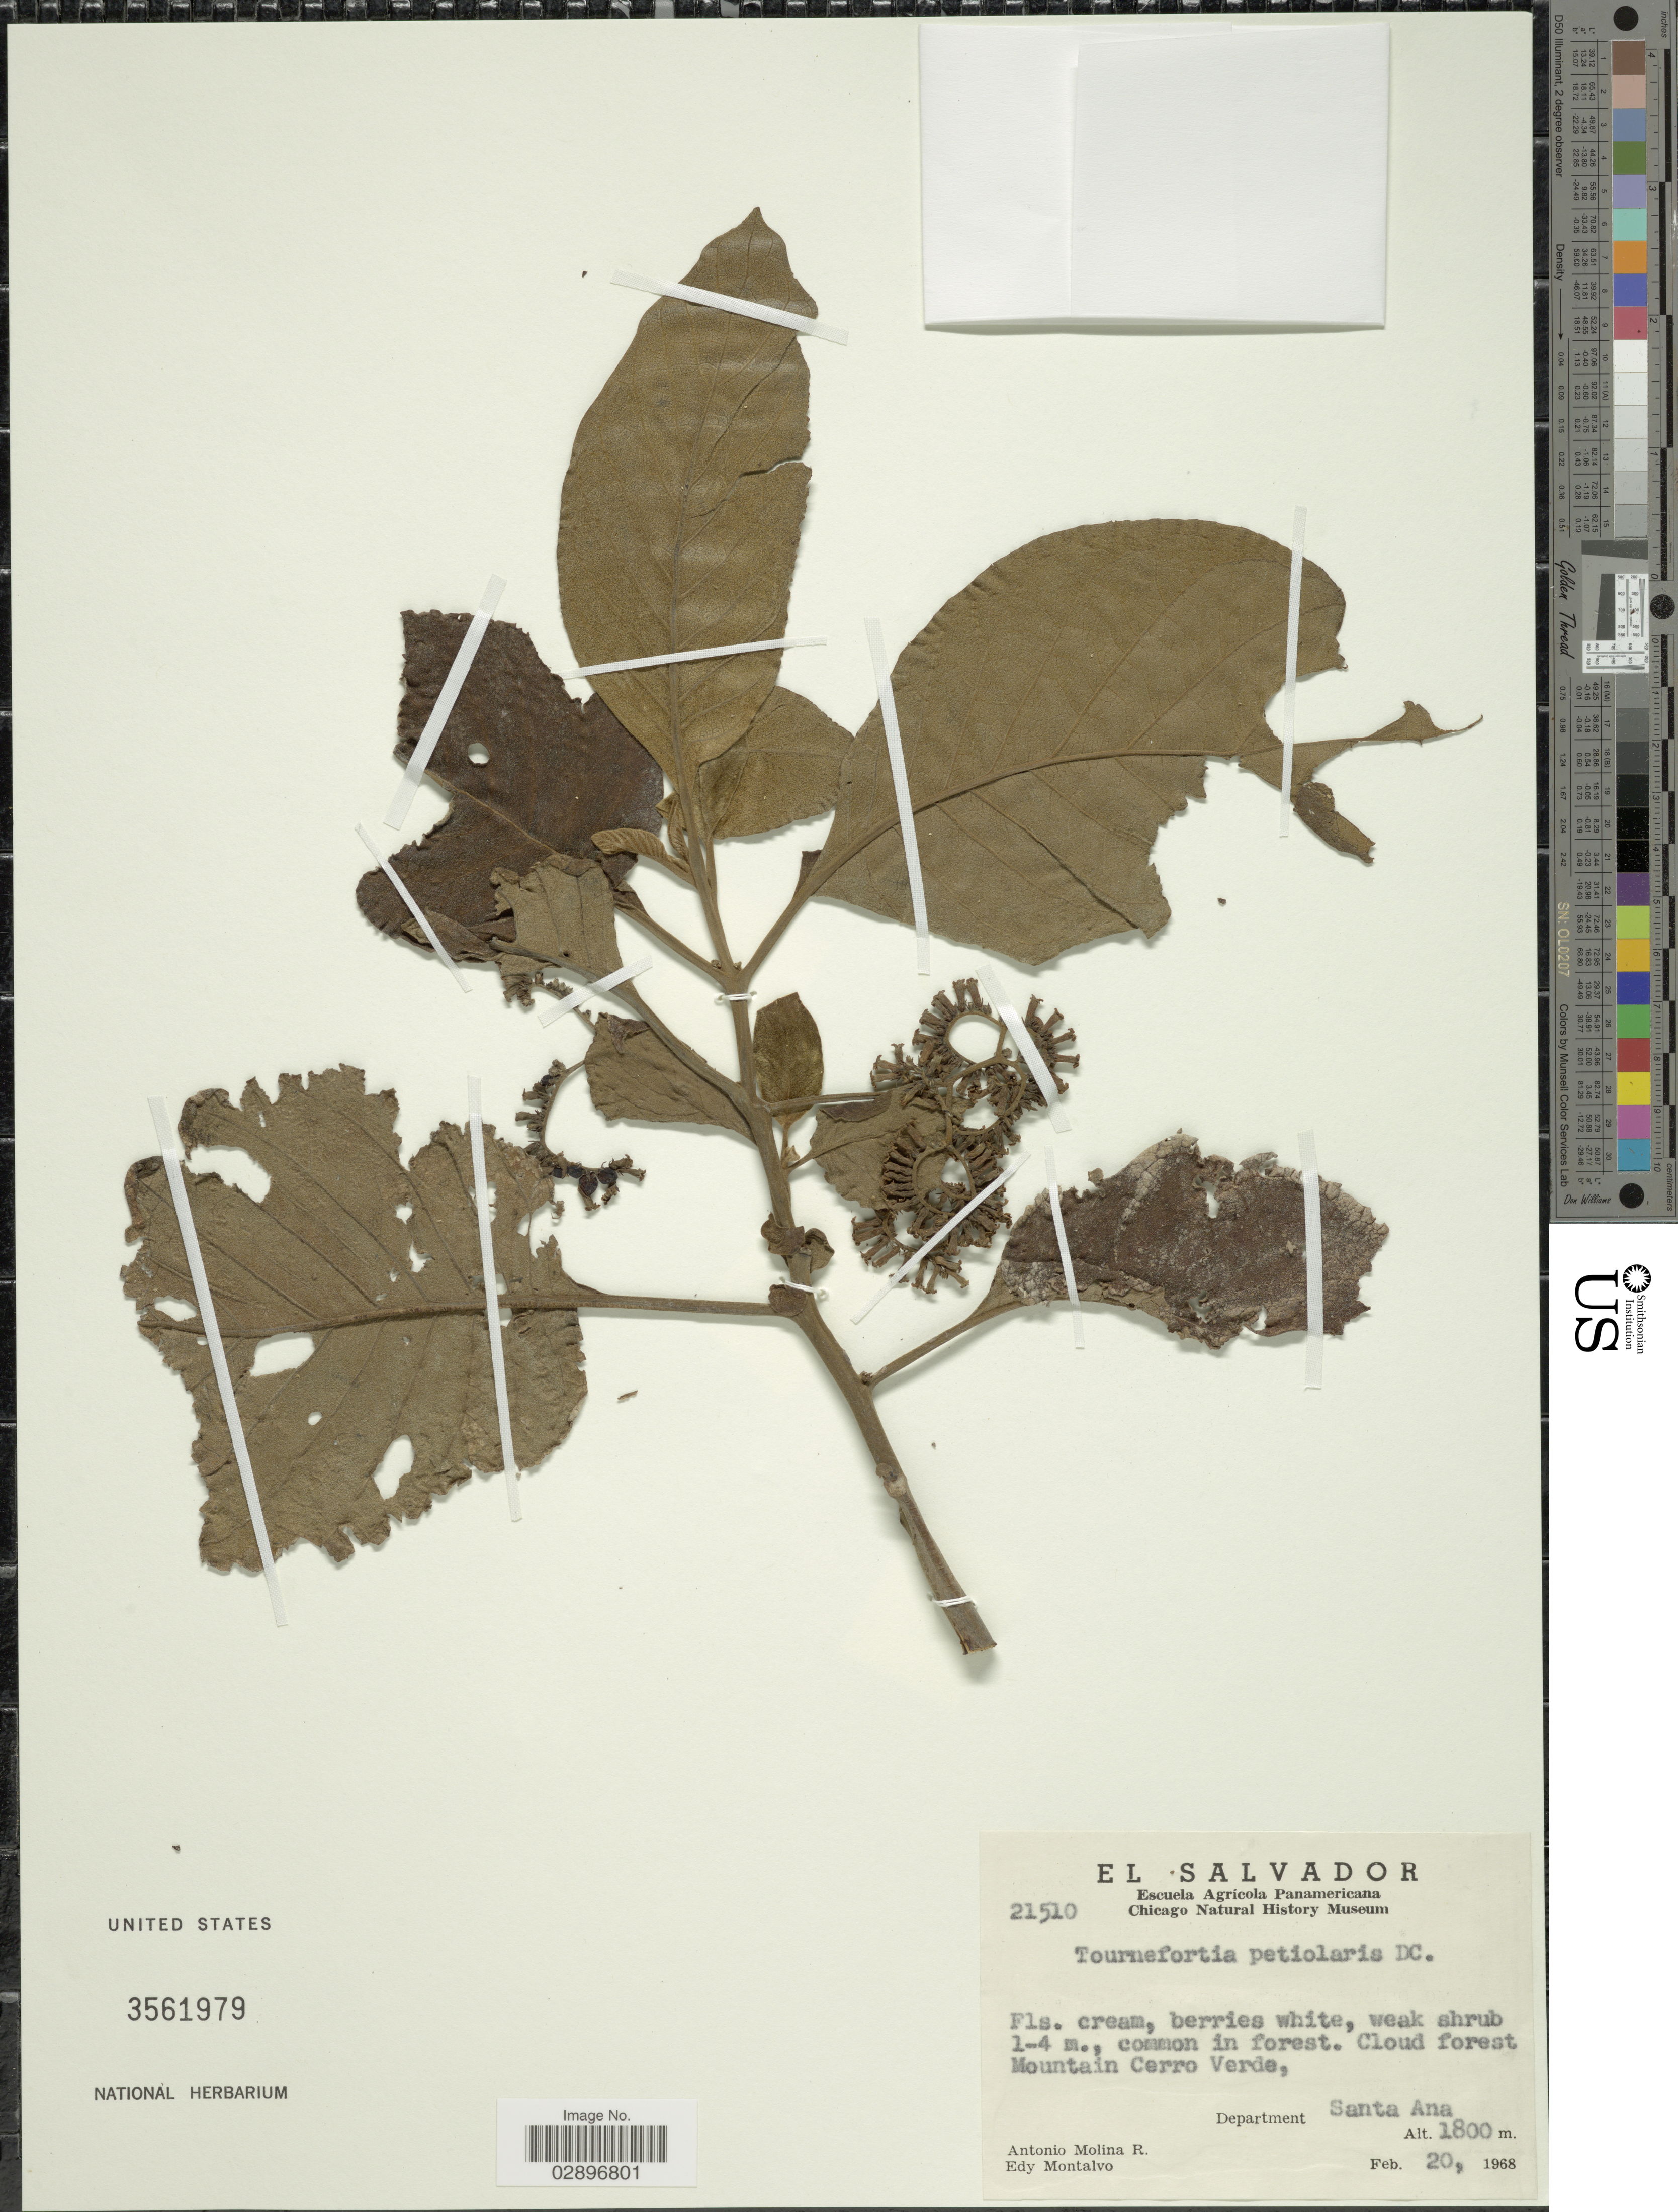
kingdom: Plantae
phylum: Tracheophyta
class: Magnoliopsida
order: Boraginales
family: Heliotropiaceae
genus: Tournefortia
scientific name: Tournefortia petiolaris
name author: DC.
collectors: A. Molina R. & E. A. Montalvo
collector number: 21510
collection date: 1968-01-20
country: El Salvador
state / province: Santa Ana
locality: Cloud forest Mountain Cerro Verde, Department Santa Ana.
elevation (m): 1800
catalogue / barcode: US 3561979